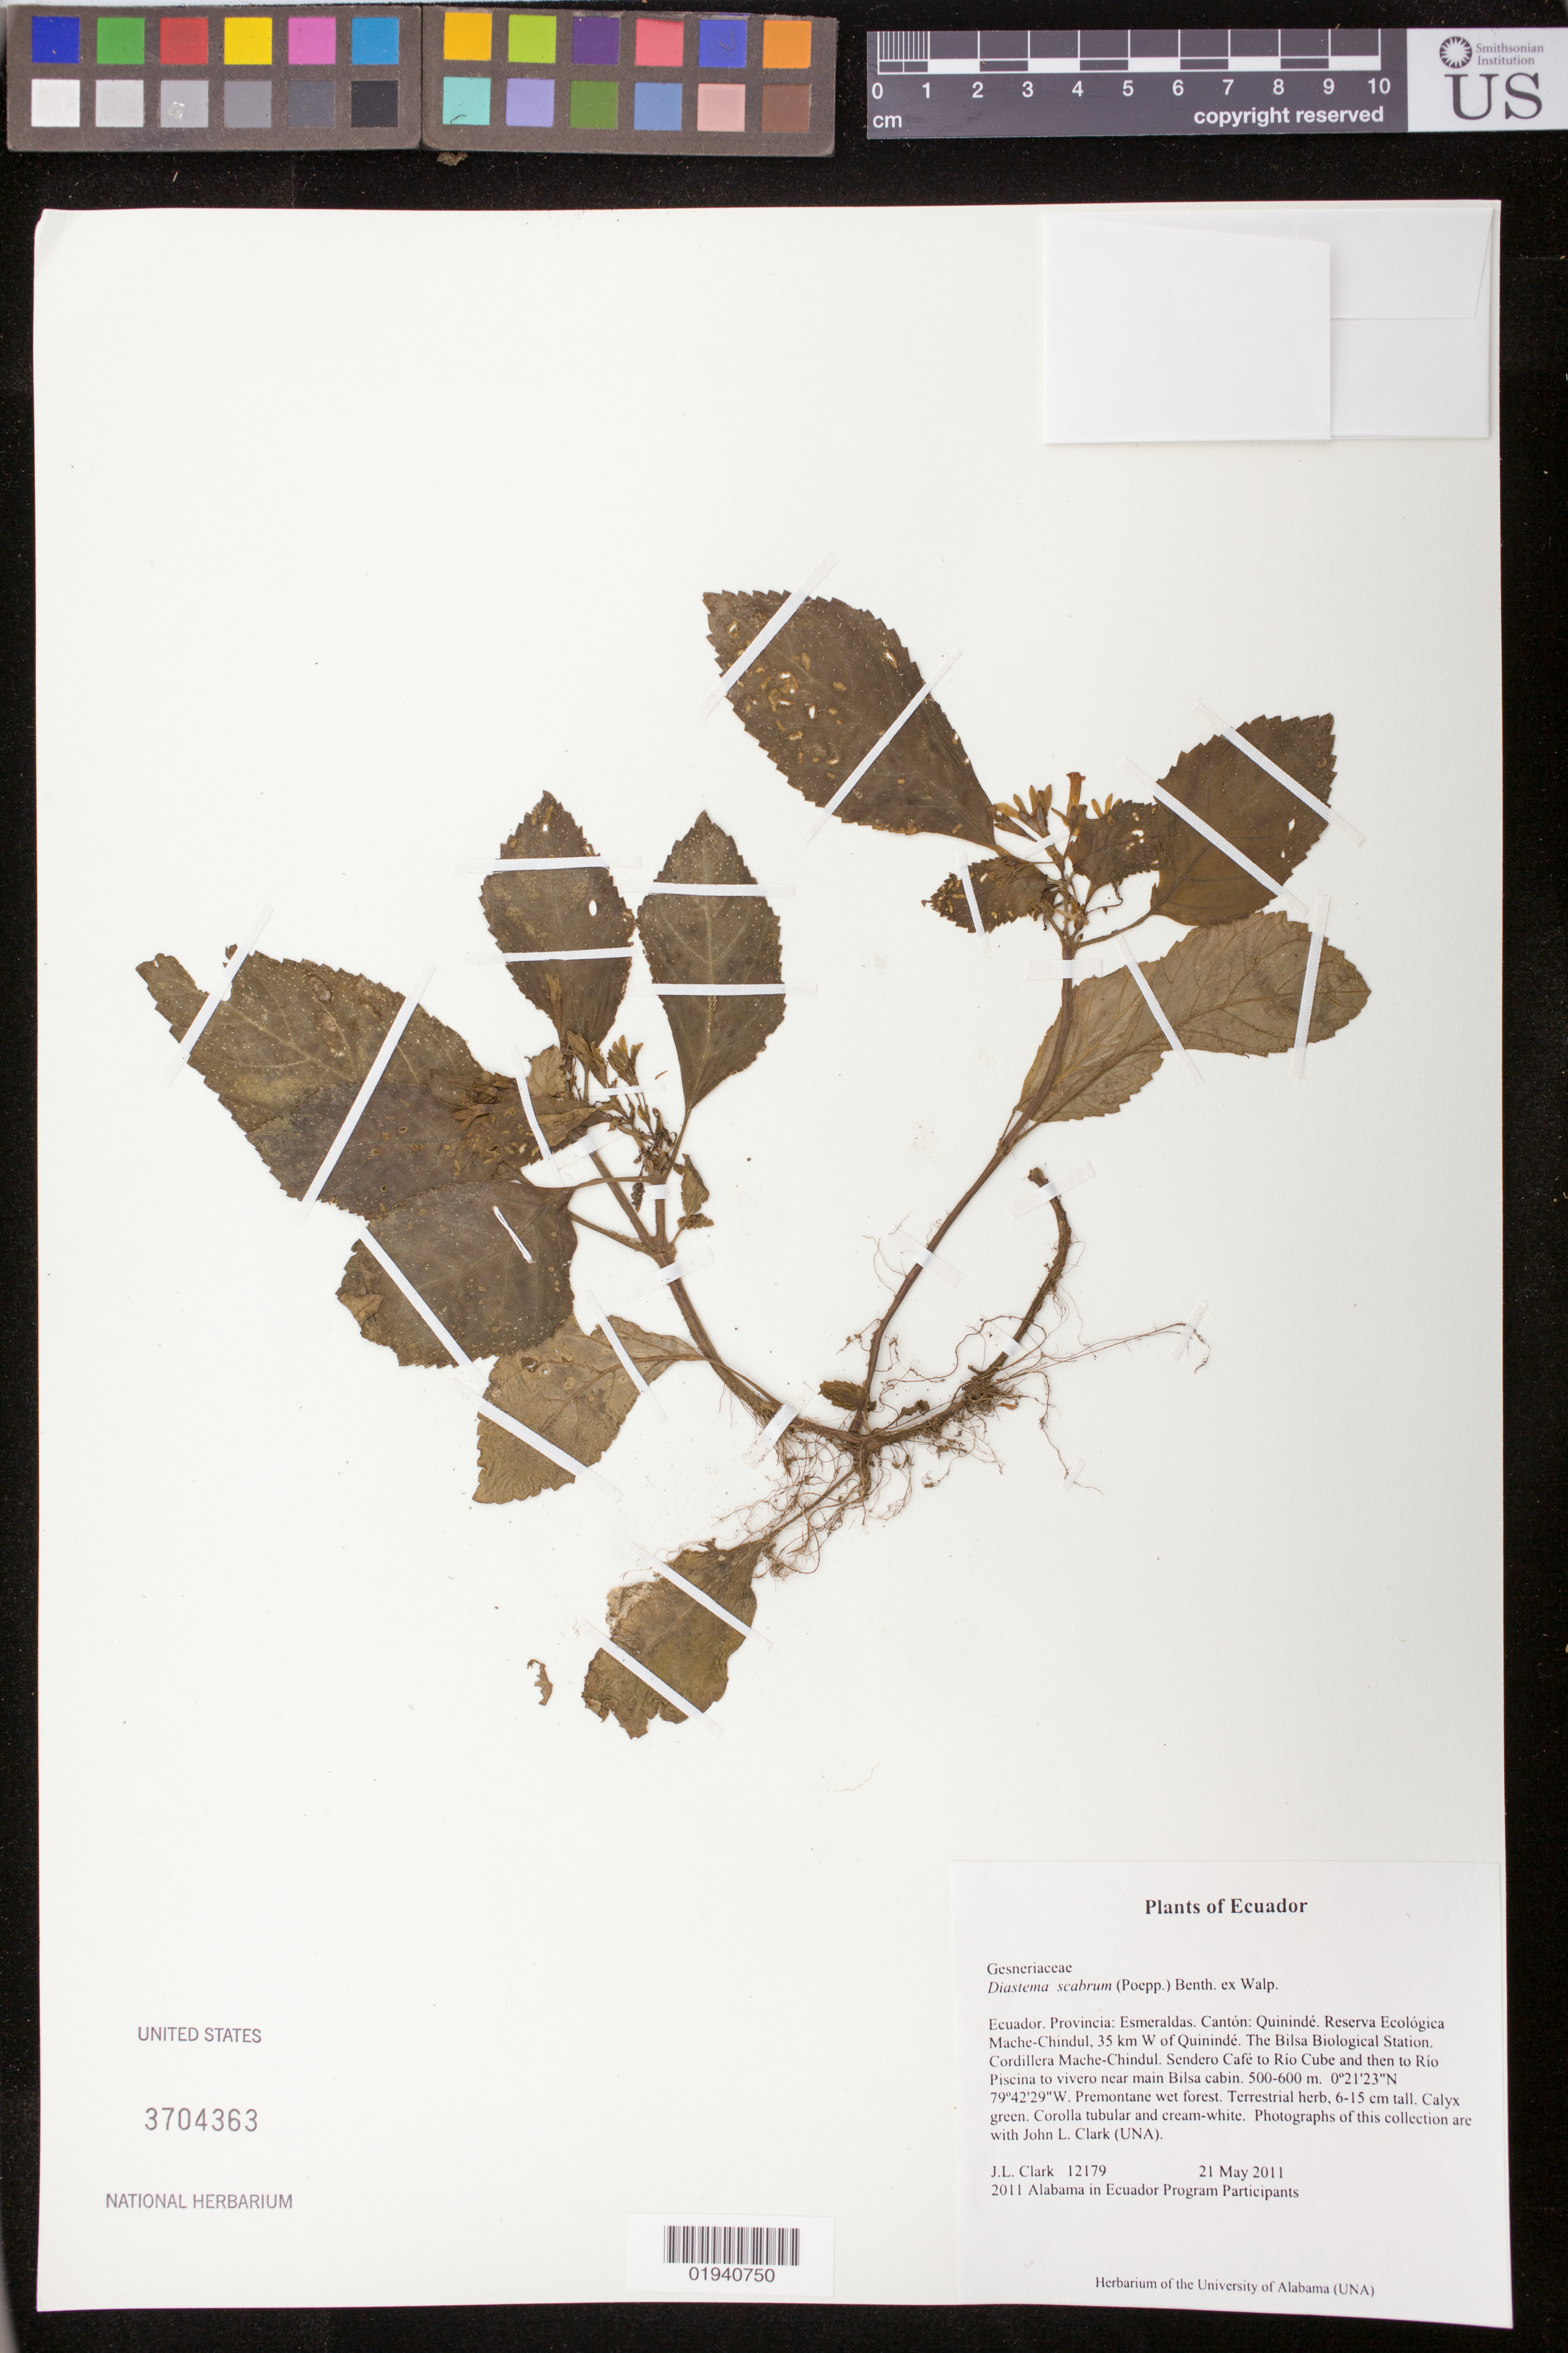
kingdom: Plantae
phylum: Tracheophyta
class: Magnoliopsida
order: Lamiales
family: Gesneriaceae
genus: Diastema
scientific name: Diastema scabrum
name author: (Poepp.) Benth. ex Walp.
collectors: J. L. Clark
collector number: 12179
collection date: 2011-05-21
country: Ecuador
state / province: Esmeraldas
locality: Canton: Quininde, Reserva Ecologica Mache-Chindul, 35 km W of Quininde. Bilsa Biological Station. Cordillera Mache-Chindul. Sendero Cafe to Rio Cube and then to Rio Piscina to vivero near main Bilsa cabin.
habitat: Premontane wet forest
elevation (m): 500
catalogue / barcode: US 3704363